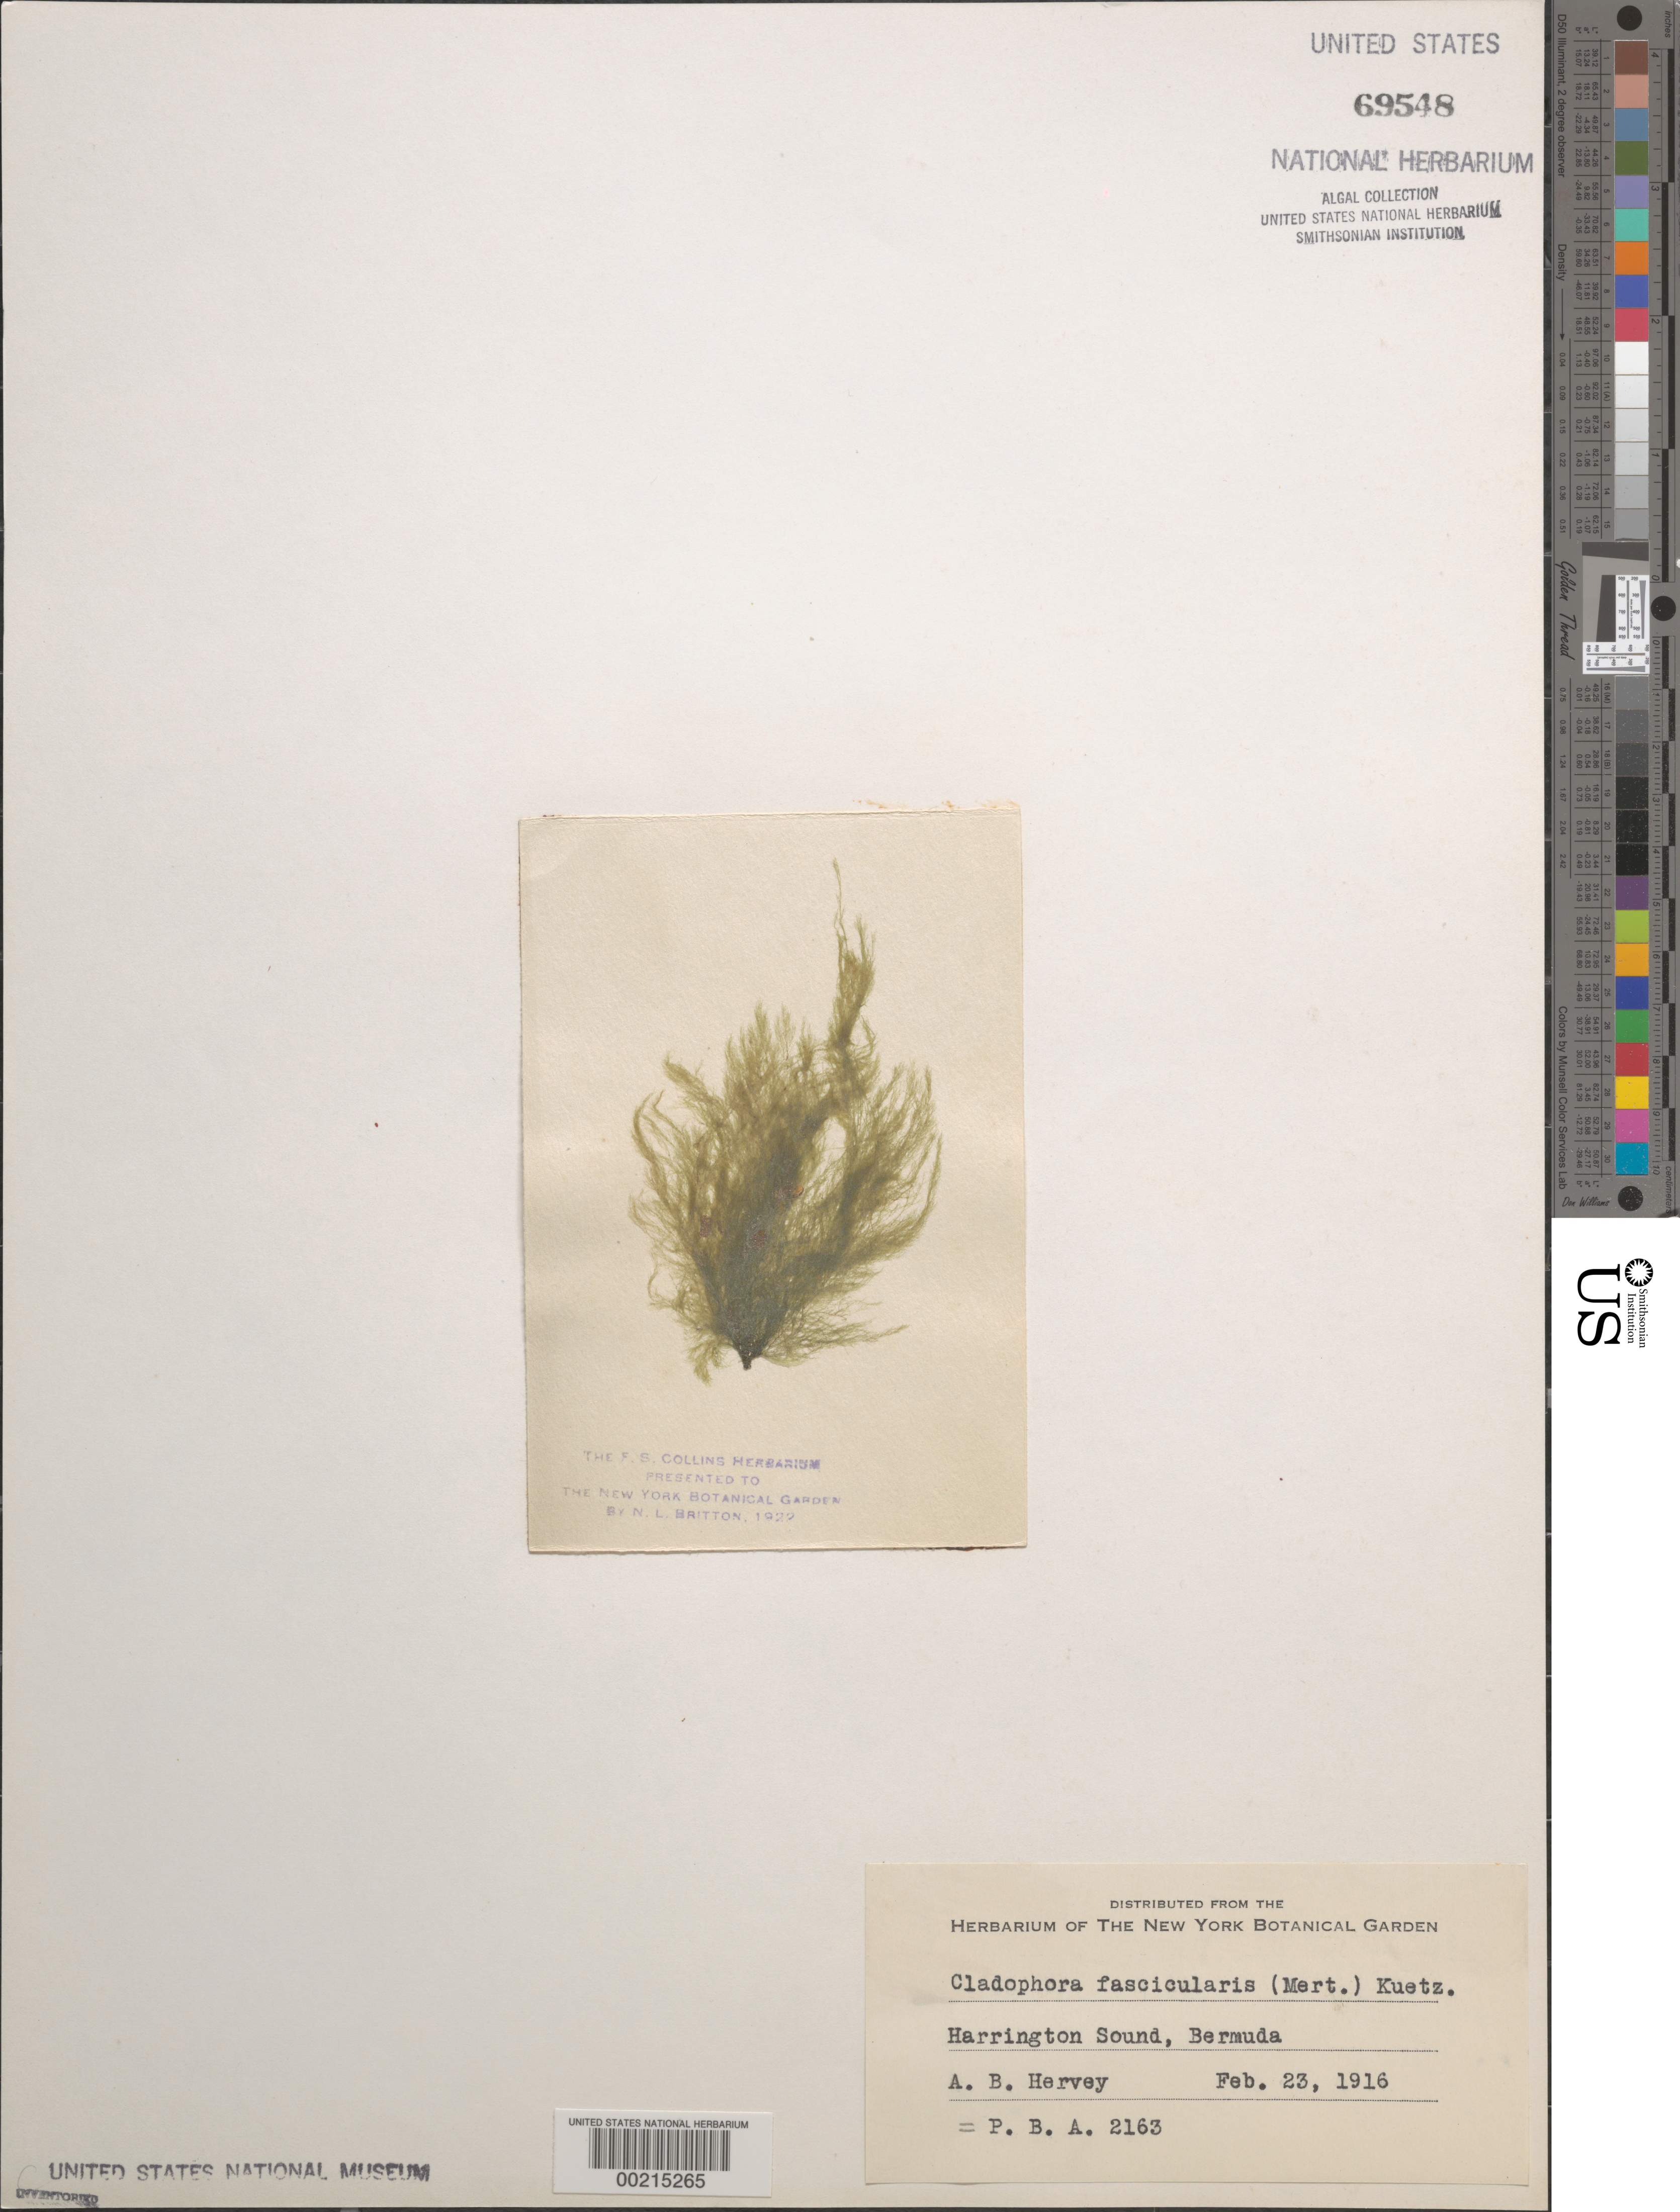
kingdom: Plantae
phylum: Chlorophyta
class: Ulvophyceae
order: Bryopsidales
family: Caulerpaceae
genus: Caulerpa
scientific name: Caulerpa chemnitzia var. vanbossae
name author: (Setch. & N.L. Gardner) Fern.-Garcia & Riosm.-Rod.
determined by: Algae name updating Project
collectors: A. B. Hervey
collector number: PB-A 2163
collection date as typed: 23 Feb 1916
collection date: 1916-02-23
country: Bermuda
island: Bermuda Island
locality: Harrington Sound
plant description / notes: Collins, Holden & Setchell, Phycotheca Boreali-Americana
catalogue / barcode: US 69548